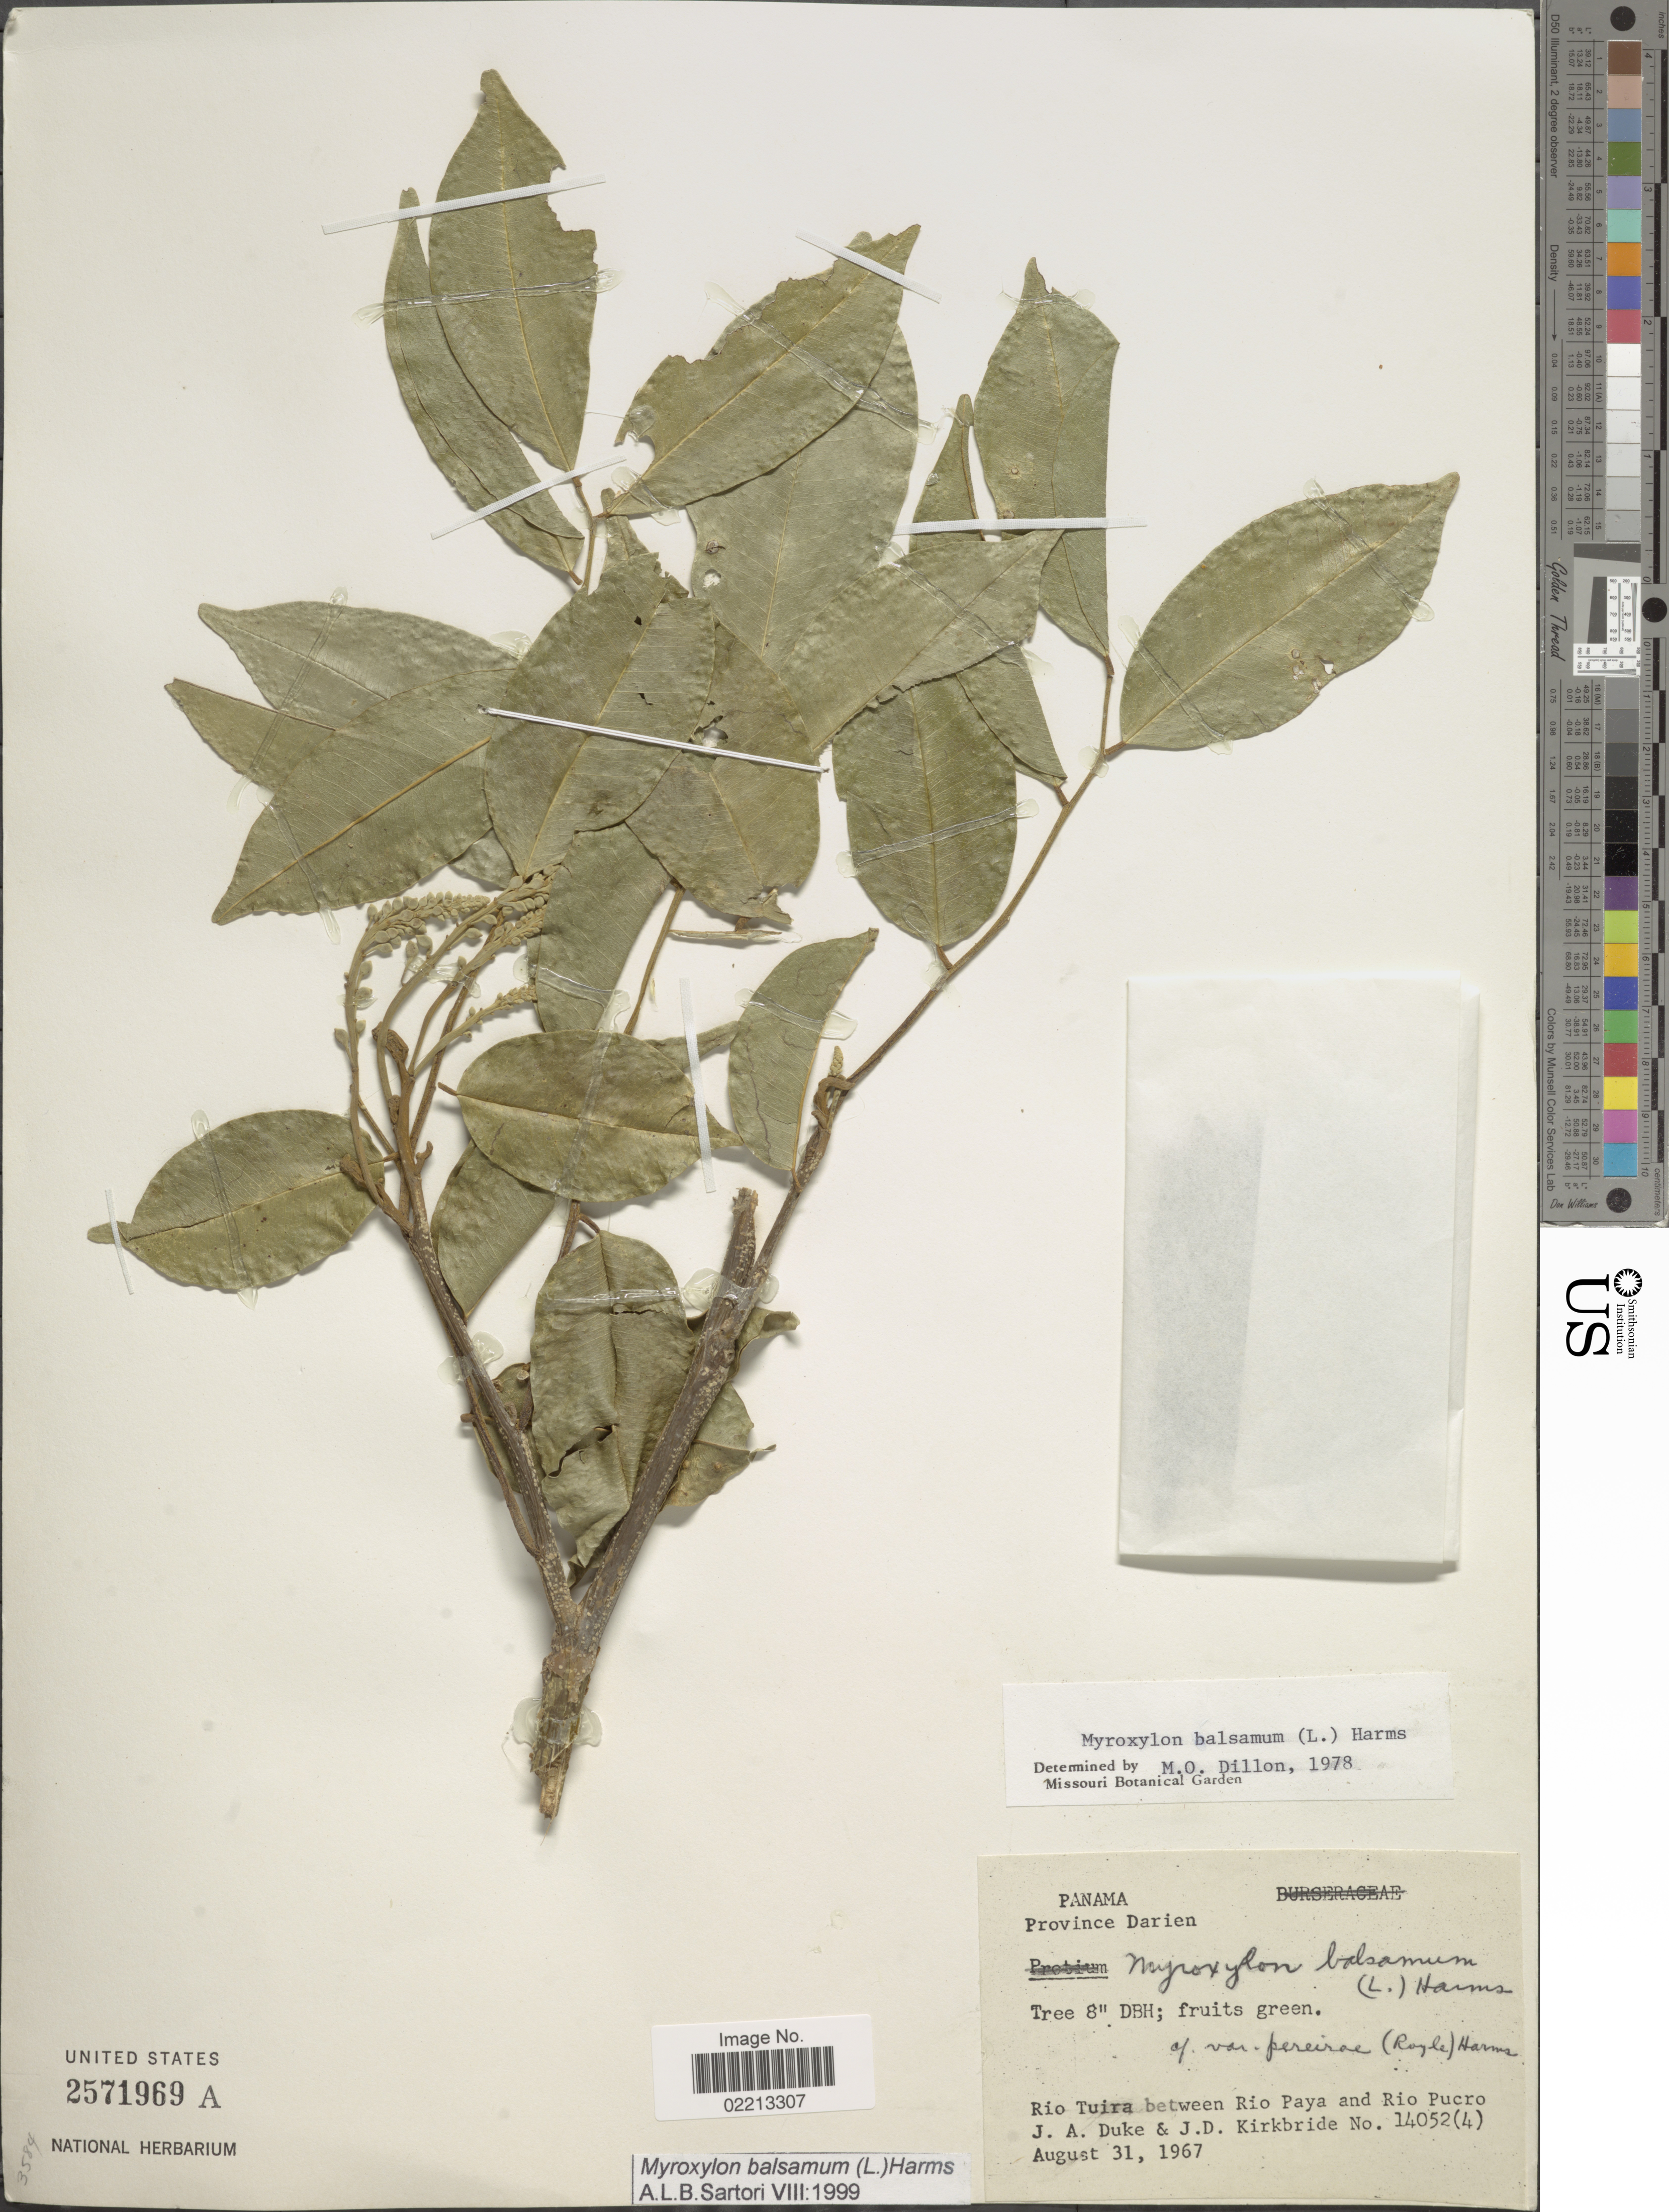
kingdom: Plantae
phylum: Tracheophyta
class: Magnoliopsida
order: Fabales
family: Fabaceae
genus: Myroxylon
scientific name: Myroxylon balsamum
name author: (L.) Harms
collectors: J. A. Duke & J. Kirkbride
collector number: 14052(4)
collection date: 1967-08-31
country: Panama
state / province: Darién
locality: Rio Tuira between Rio Paya and Rio Pucro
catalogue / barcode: US 2571969a